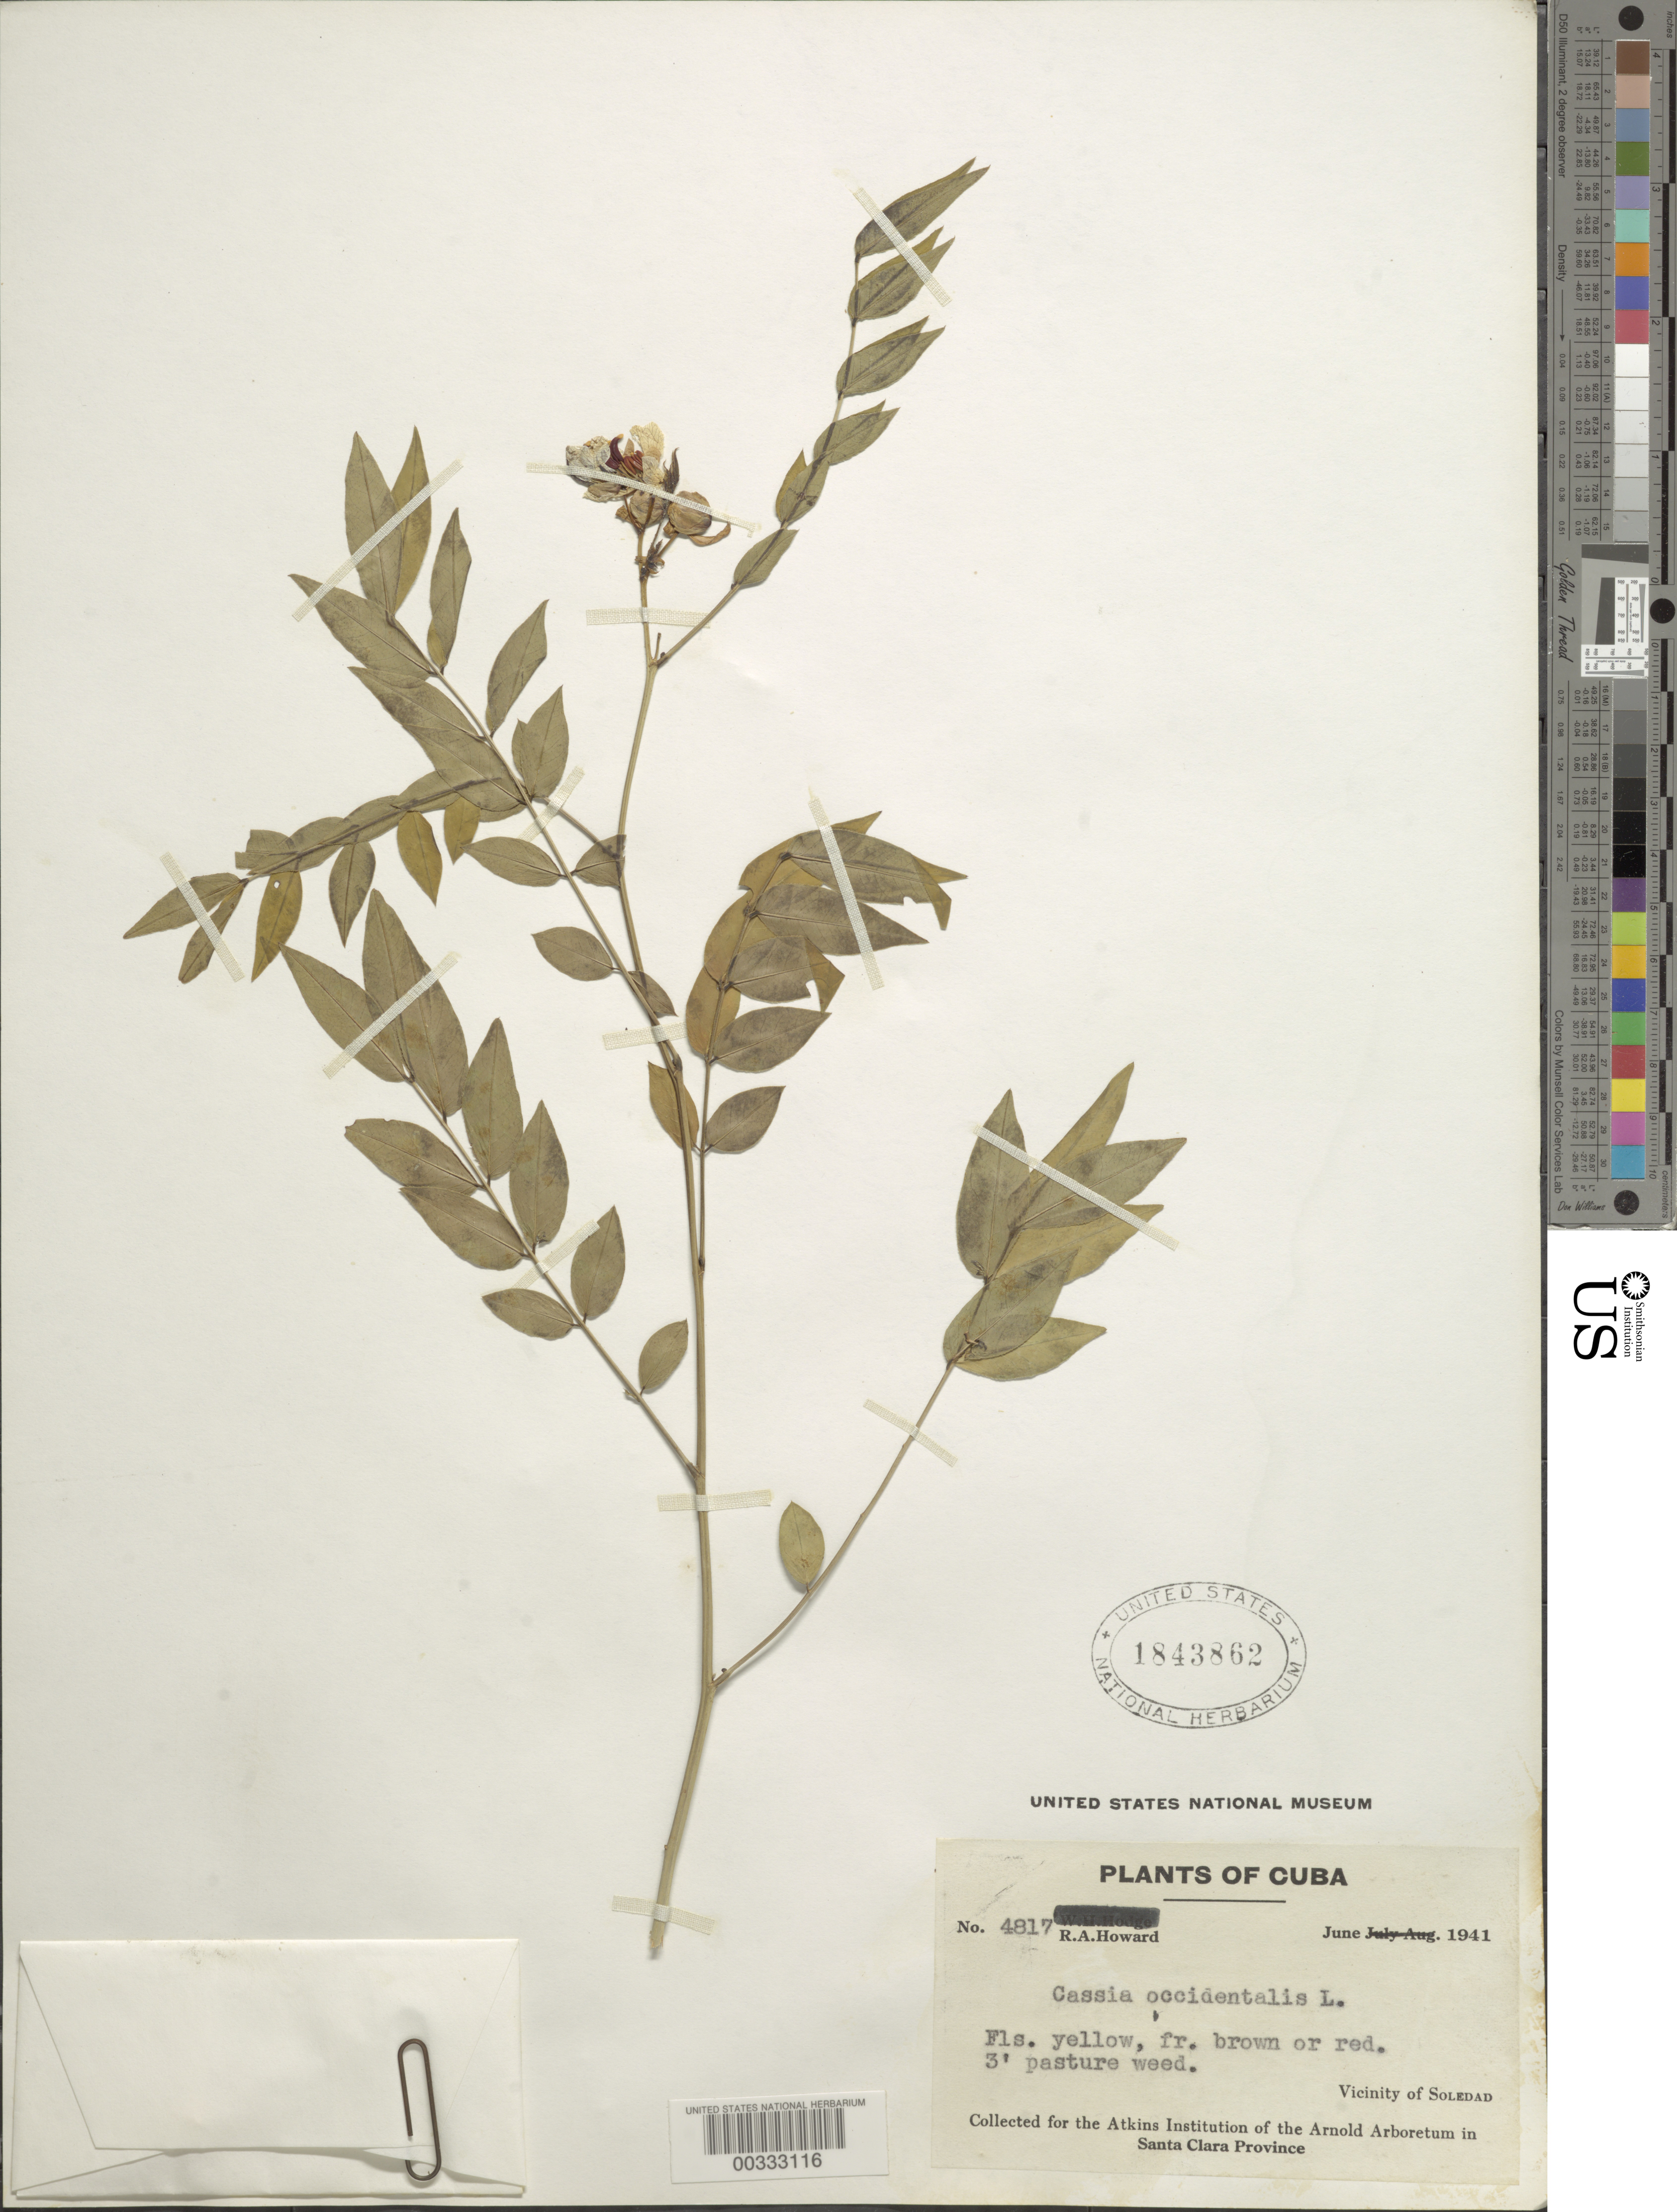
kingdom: Plantae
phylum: Tracheophyta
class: Magnoliopsida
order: Fabales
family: Fabaceae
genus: Senna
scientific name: Senna occidentalis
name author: (L.) Link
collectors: R. A. Howard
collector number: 4817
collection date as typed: Jun 1941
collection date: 1941-06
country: Cuba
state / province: Las Villas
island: Greater Antilles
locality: Vicinity of soledad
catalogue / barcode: US 1843862